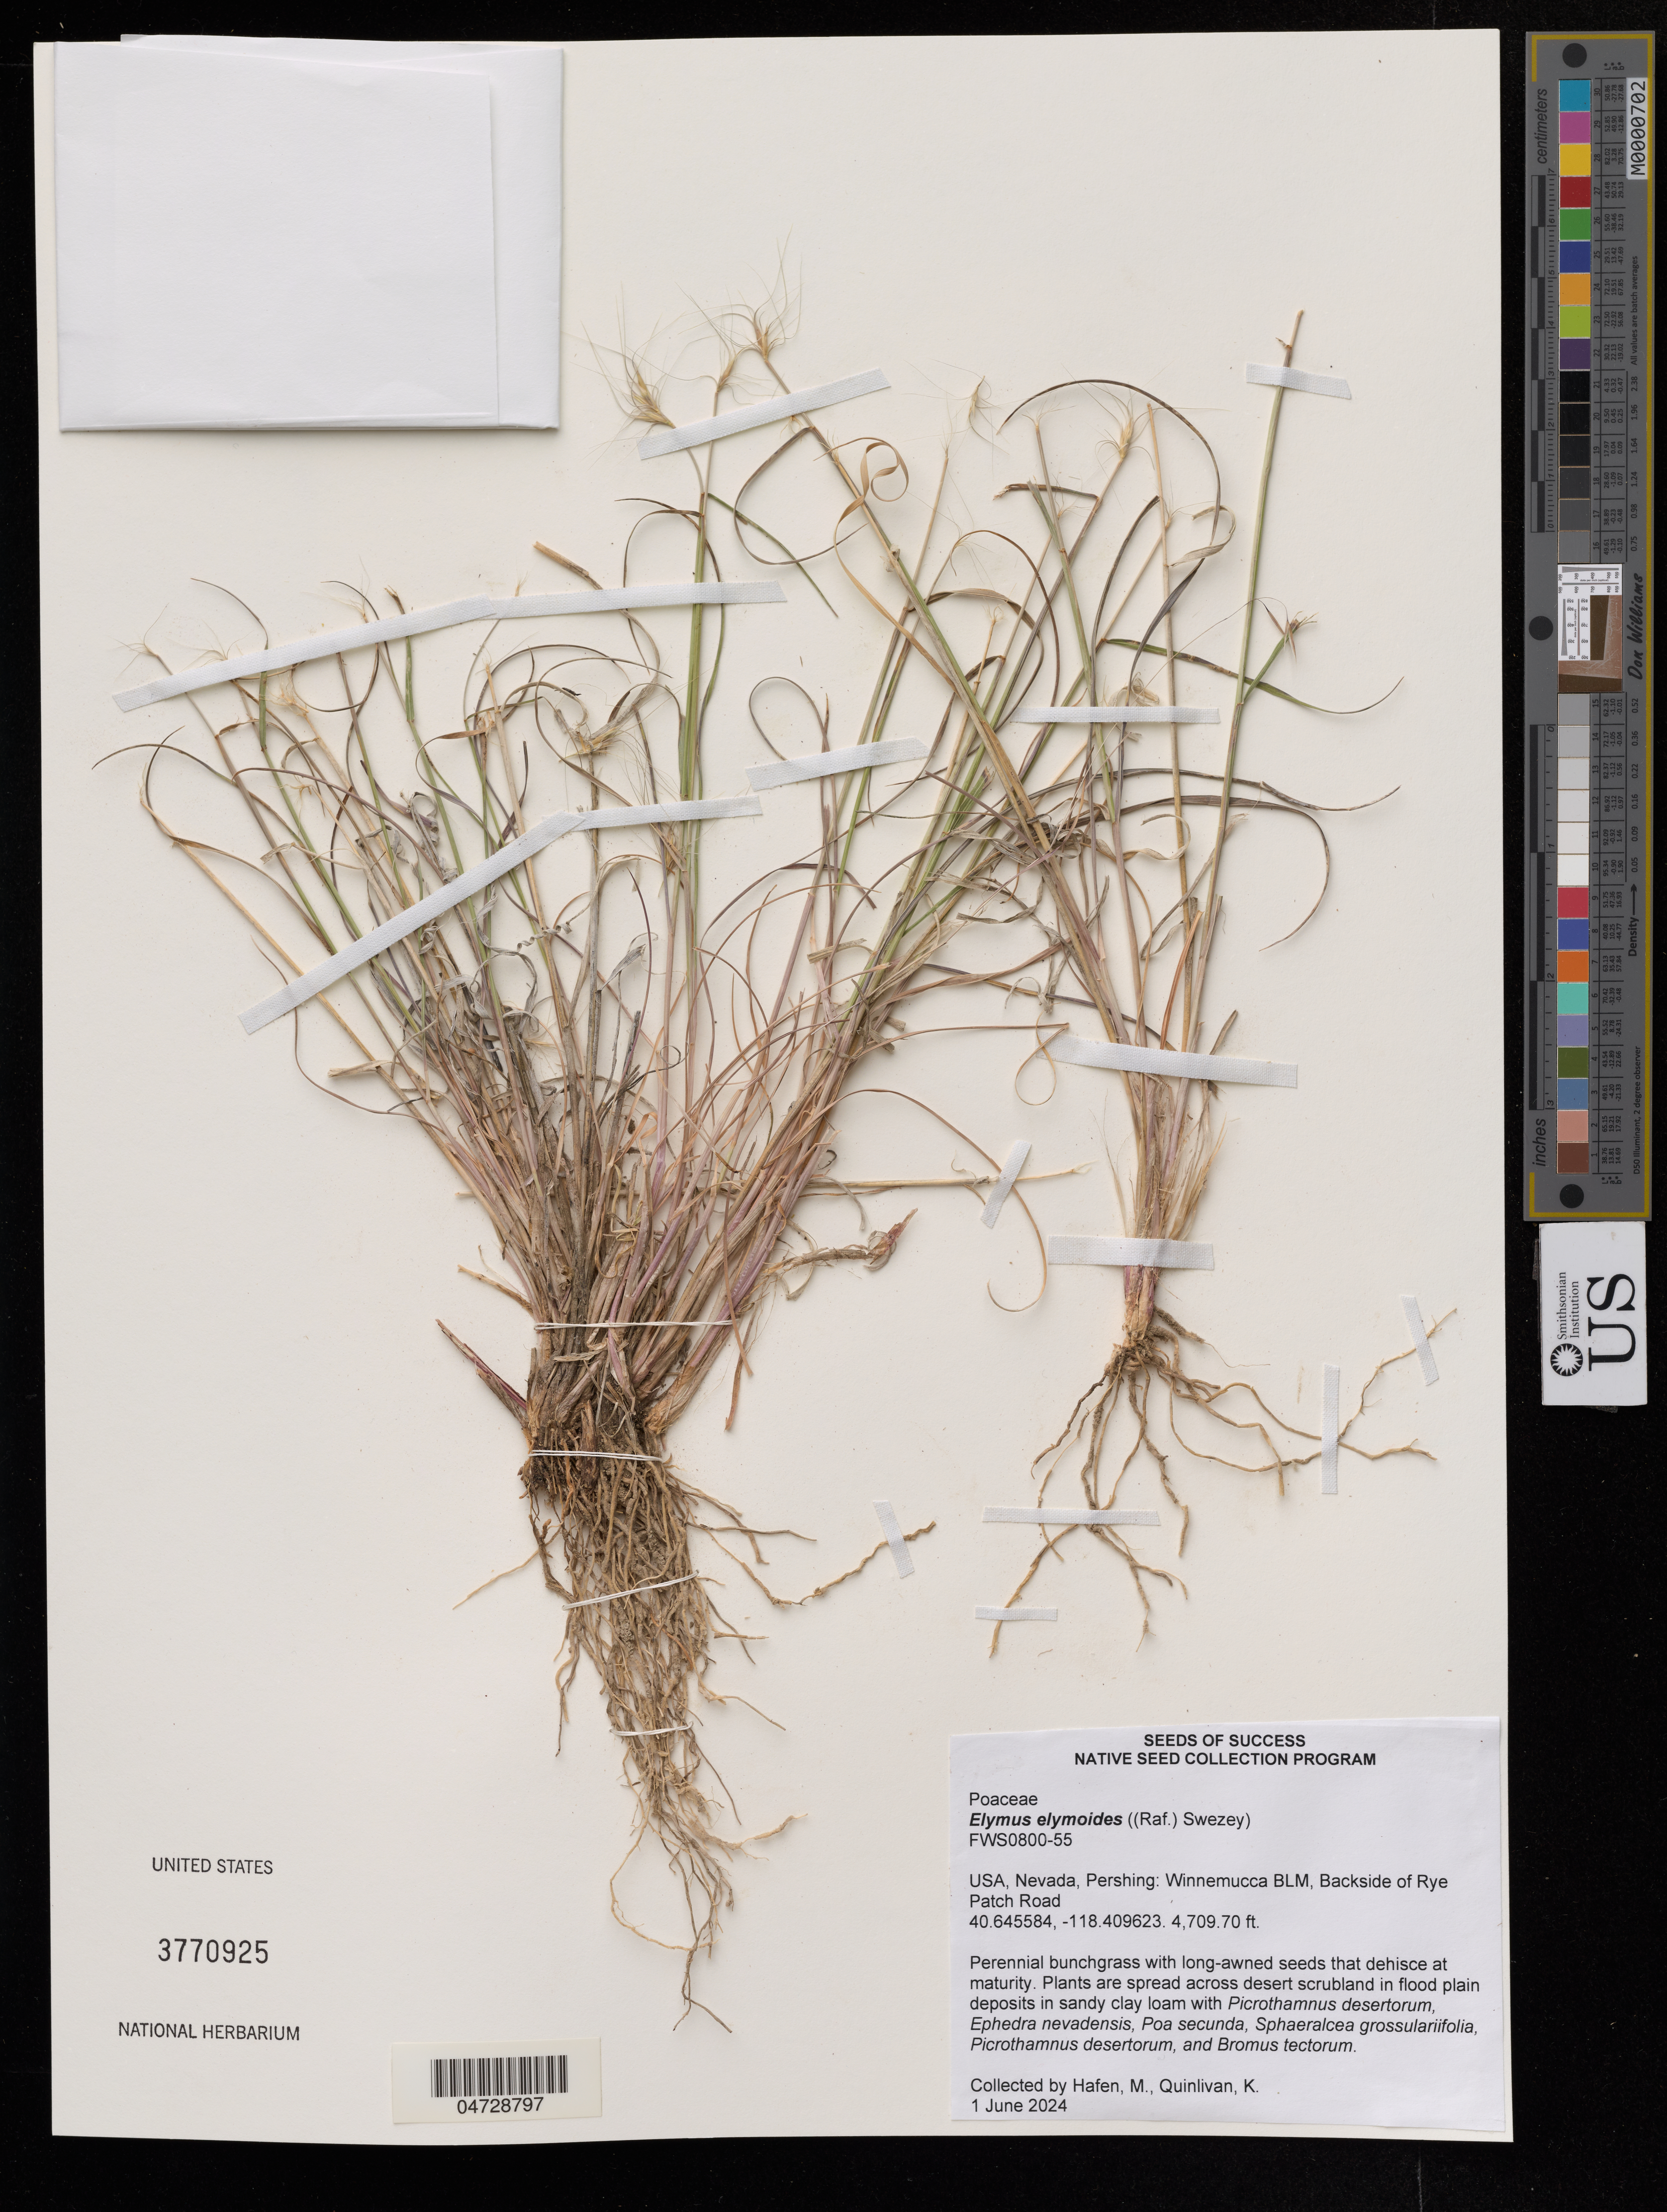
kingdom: Plantae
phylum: Tracheophyta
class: Liliopsida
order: Poales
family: Poaceae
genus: Elymus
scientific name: Elymus elymoides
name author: (Raf.) Swezey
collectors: M. Hafen & K. Quinlivan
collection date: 2024-06-01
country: United States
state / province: Nevada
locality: Pershing: Winnemucca BLM, Backside of Rye Patch Road.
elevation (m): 1435.52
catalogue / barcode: US 3770925